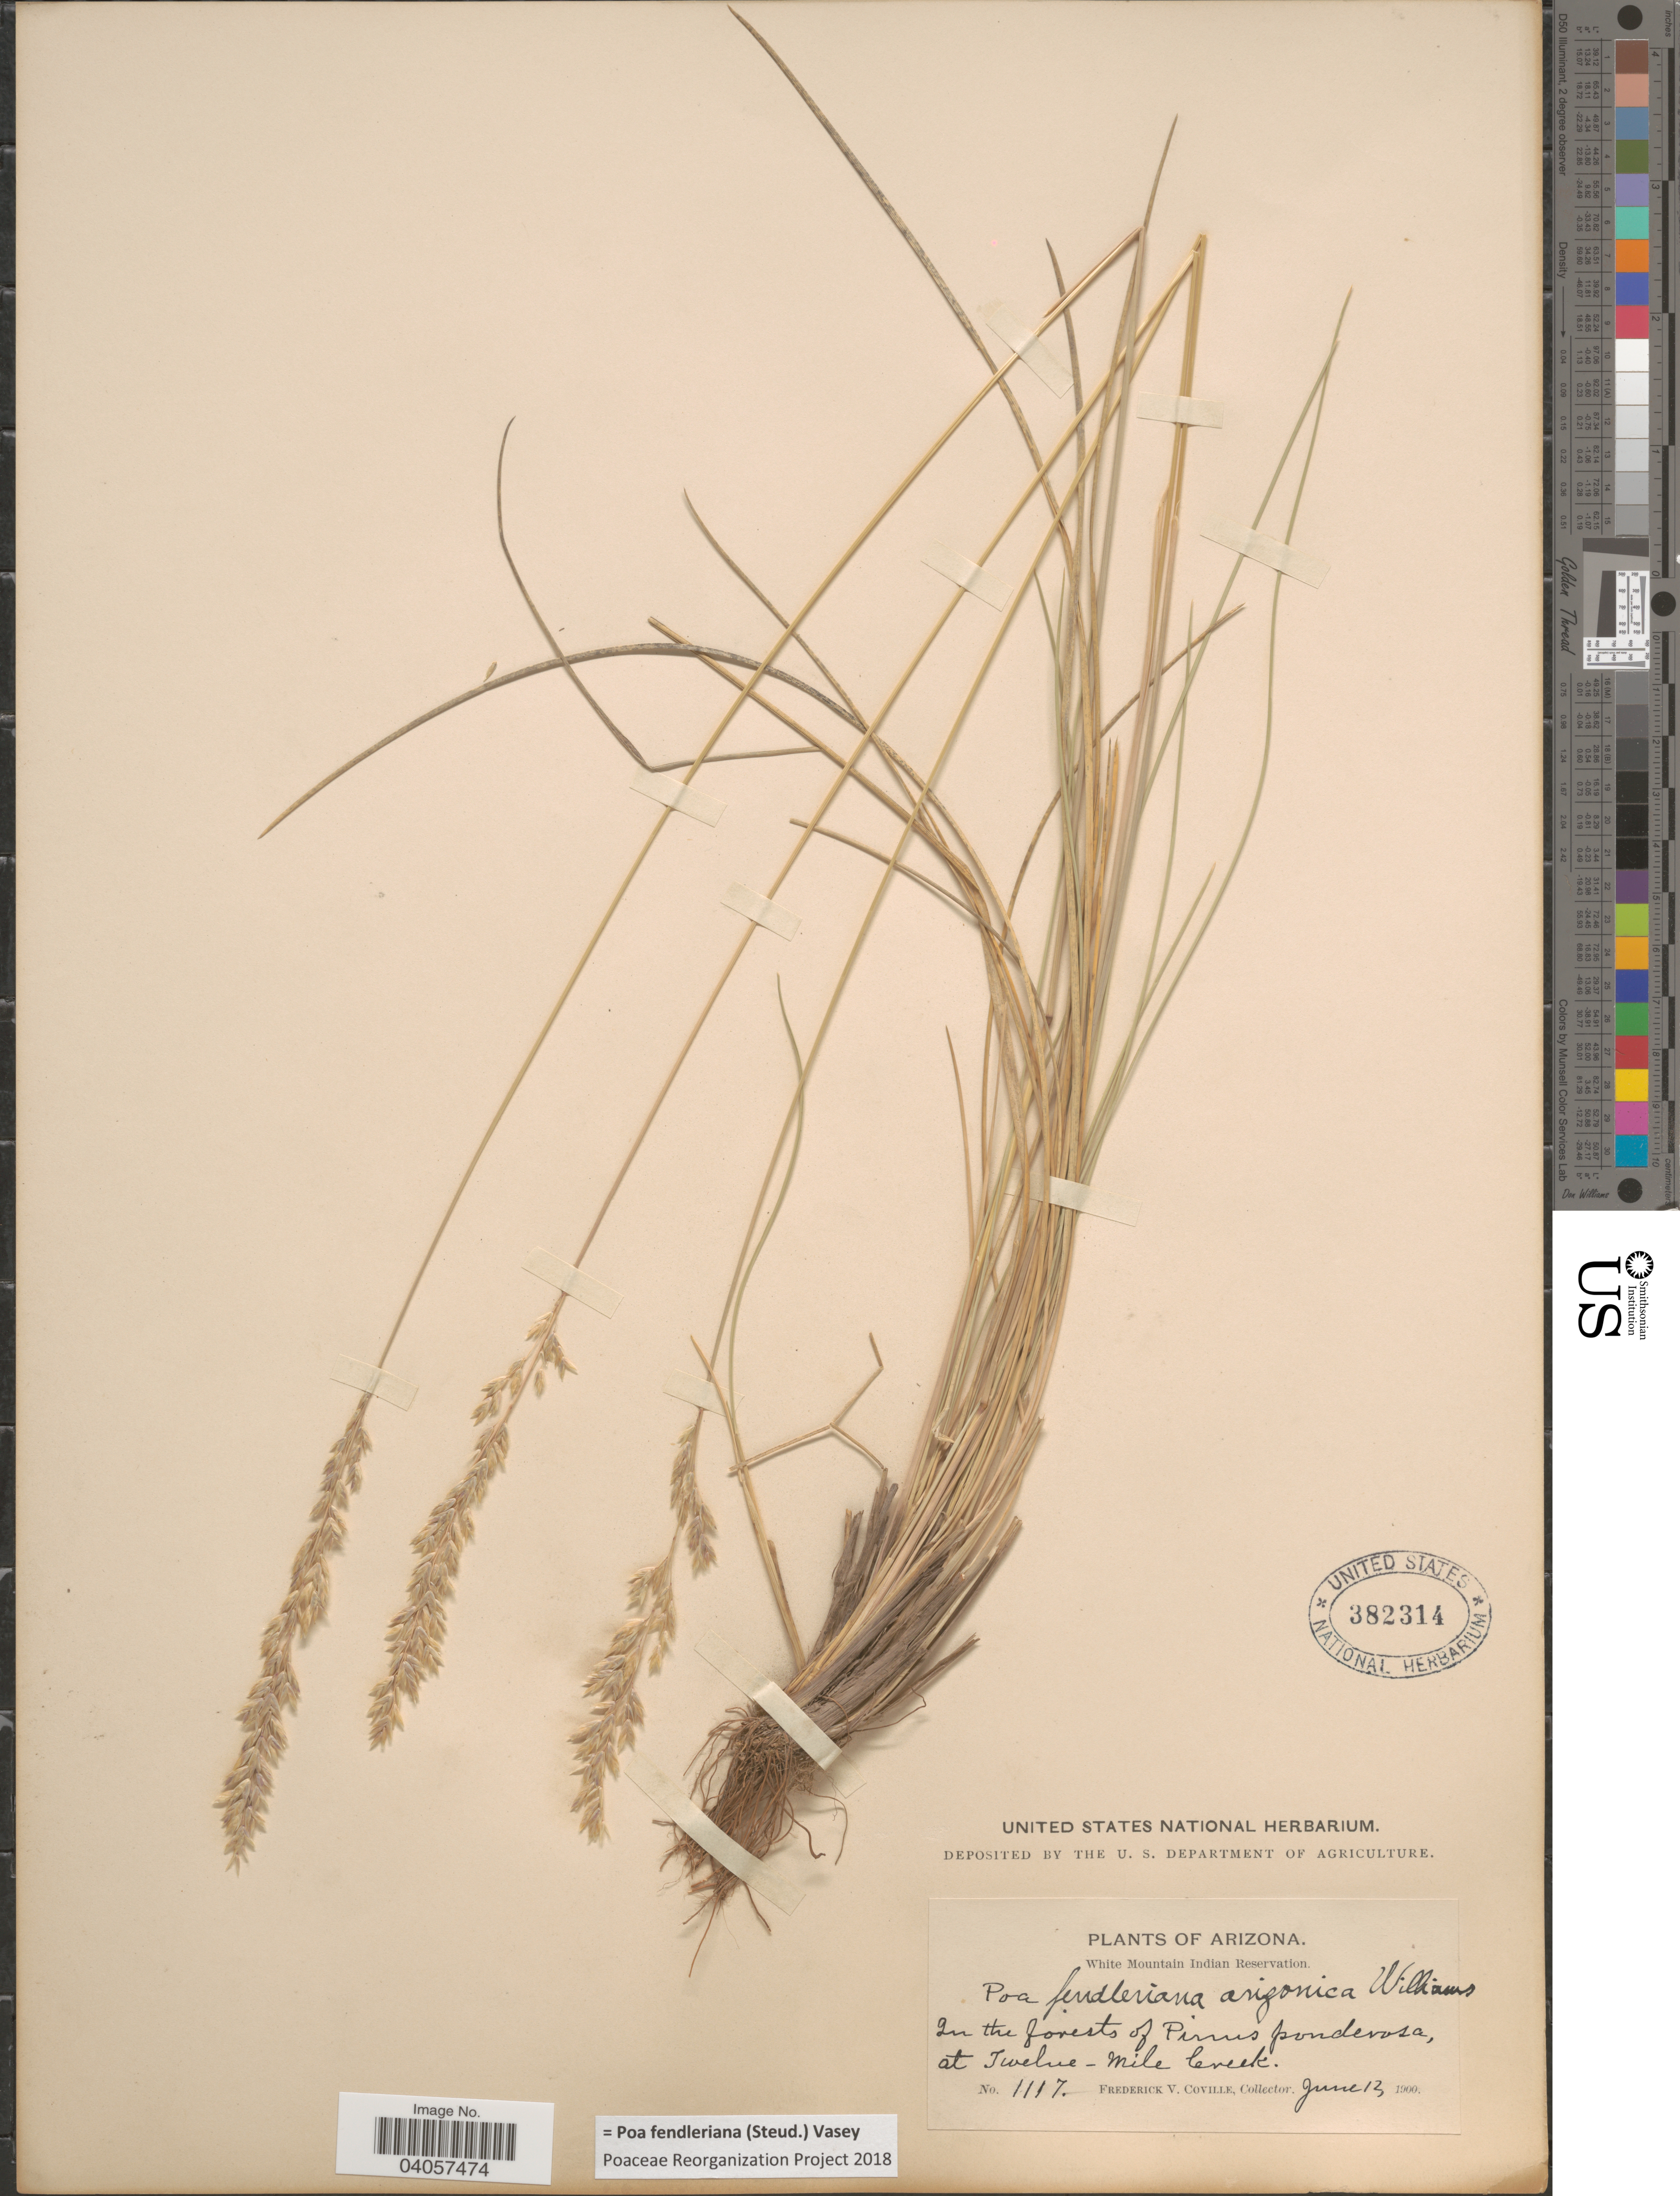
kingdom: Plantae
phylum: Tracheophyta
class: Liliopsida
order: Poales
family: Poaceae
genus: Poa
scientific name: Poa fendleriana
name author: (Steud.) Vasey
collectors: F. V. Coville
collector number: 1117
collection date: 1900-06-12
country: United States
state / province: Arizona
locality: White Mountain Indian Reservation. In the forests of Pinus ponderosa, at Twelve-Mile Creek.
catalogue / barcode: US 382314